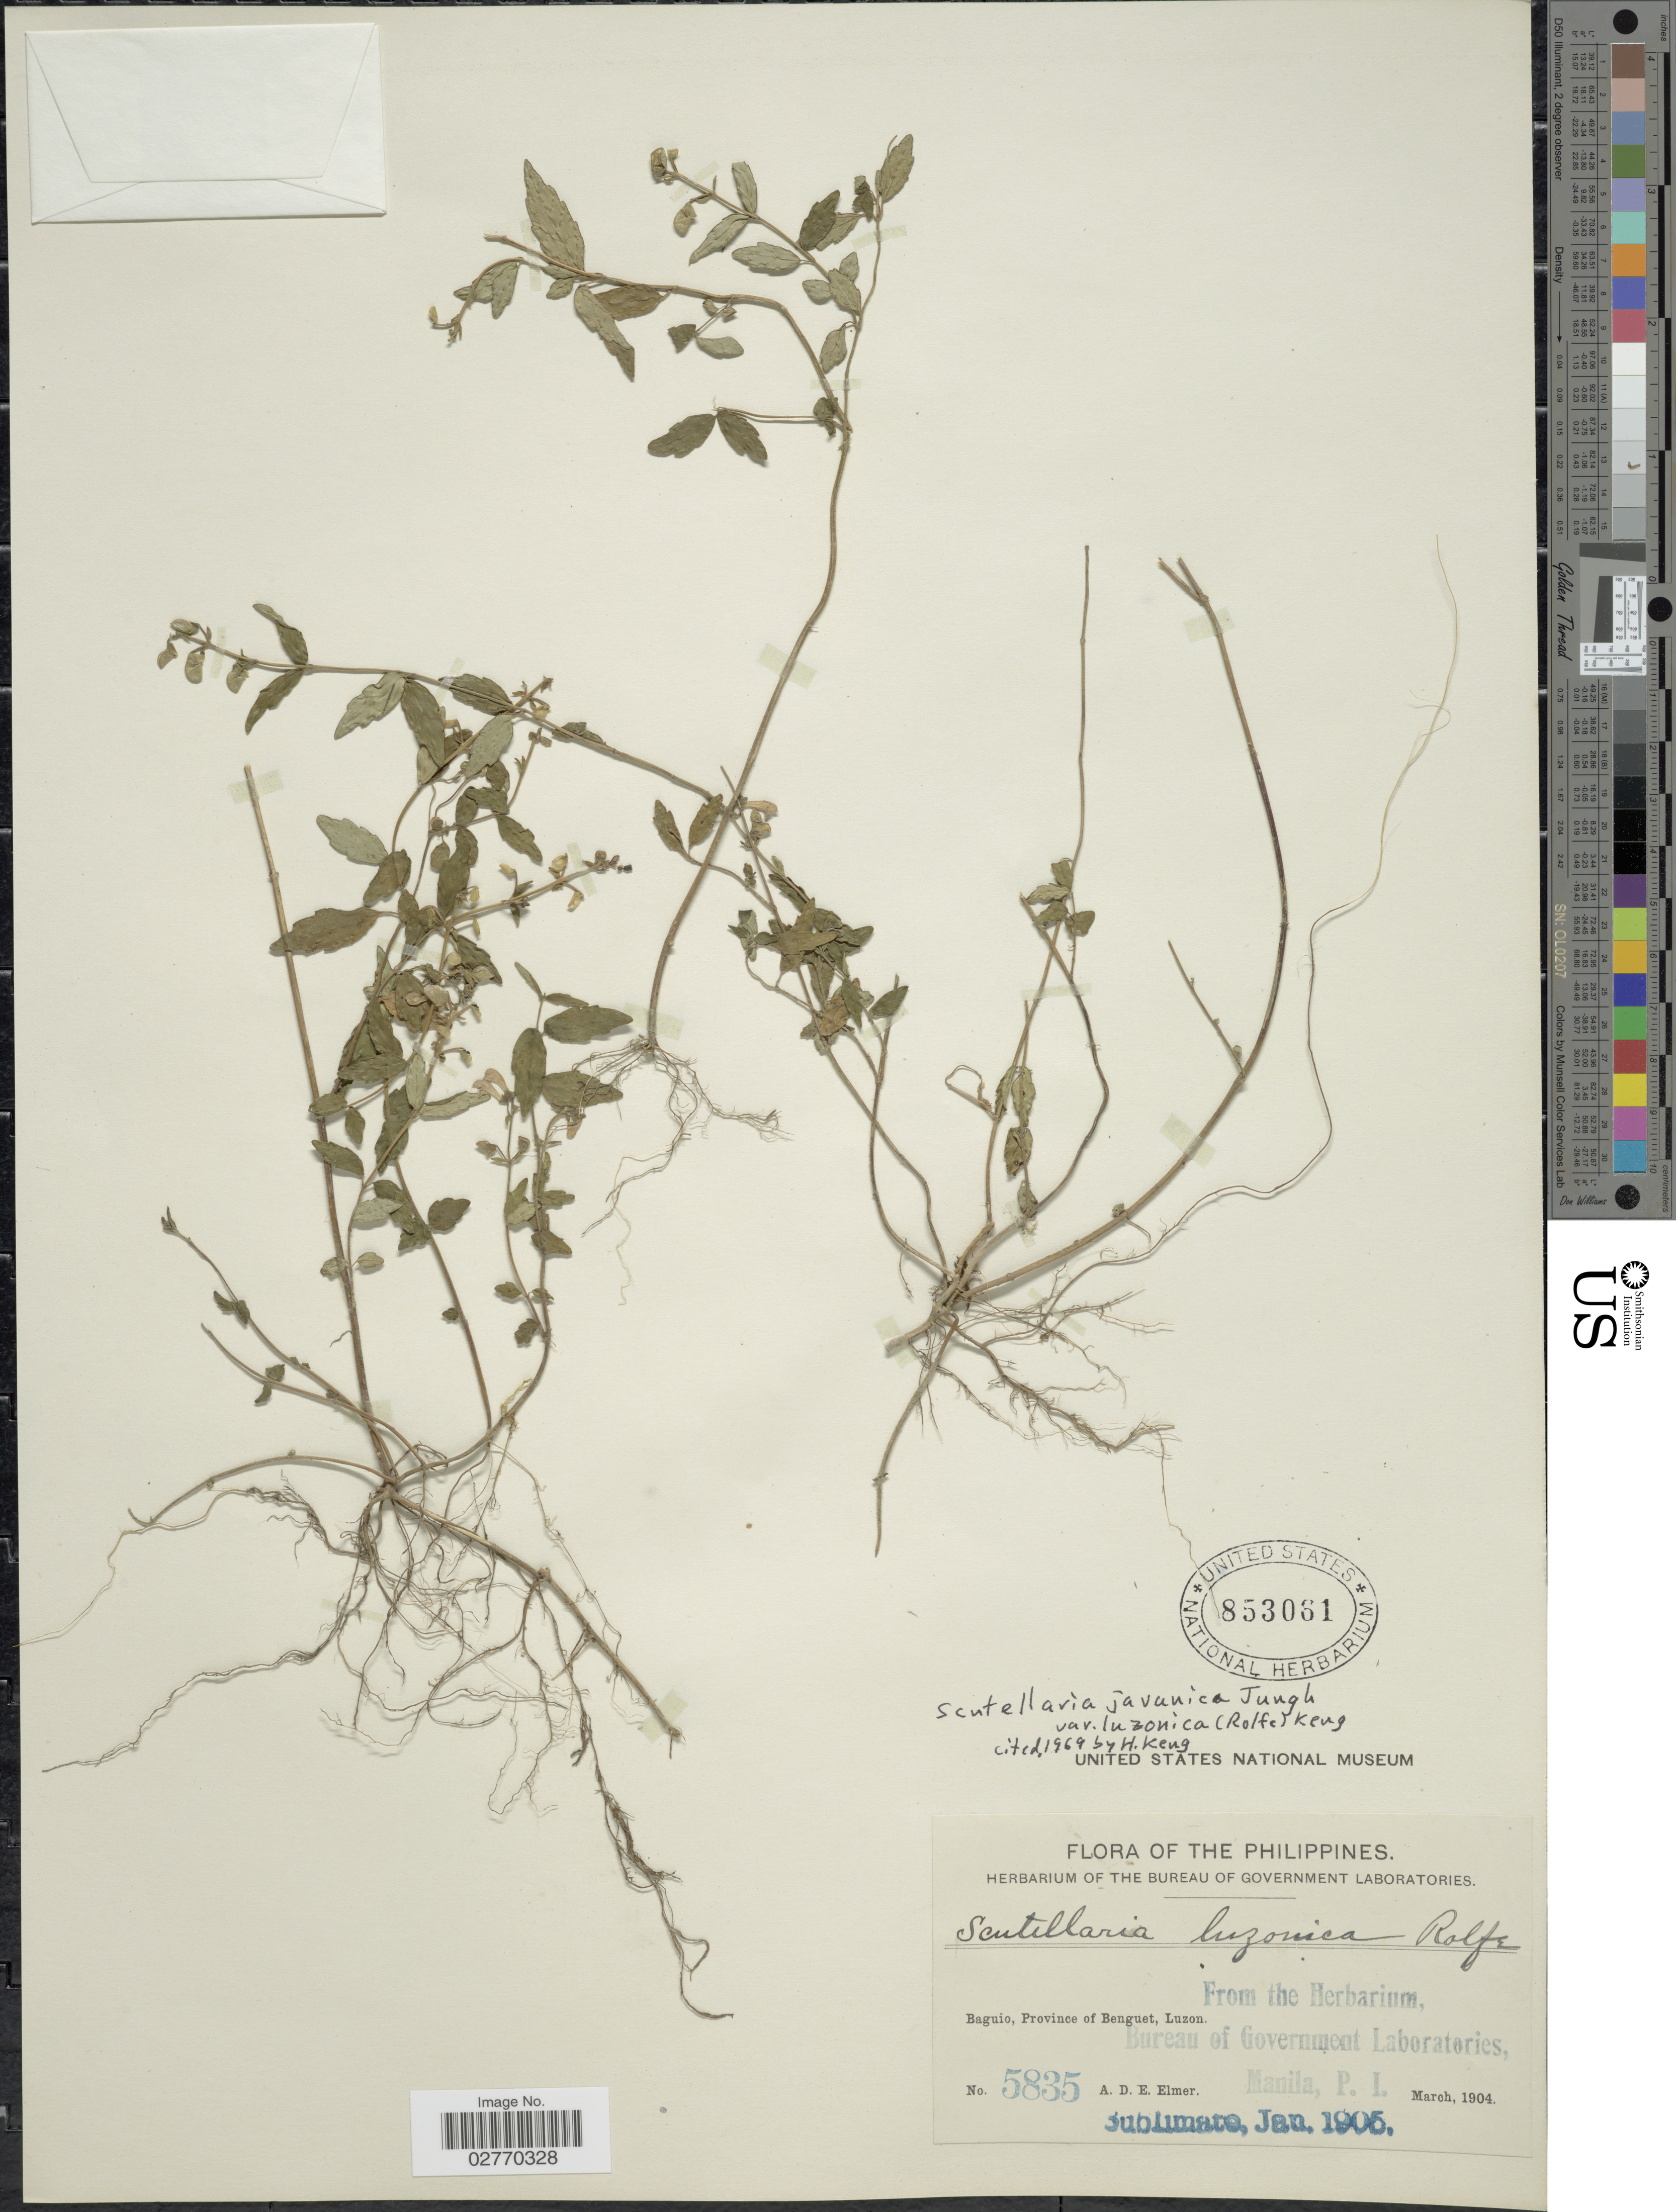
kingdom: Plantae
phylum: Tracheophyta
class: Magnoliopsida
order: Lamiales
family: Lamiaceae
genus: Scutellaria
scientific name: Scutellaria javanica var. luzonica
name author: (Rolfe) H. Keng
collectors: A. D. E. Elmer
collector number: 5835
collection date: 1904-03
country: Philippines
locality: Baguio, Province of Benguet, Luzon.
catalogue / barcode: US 853061